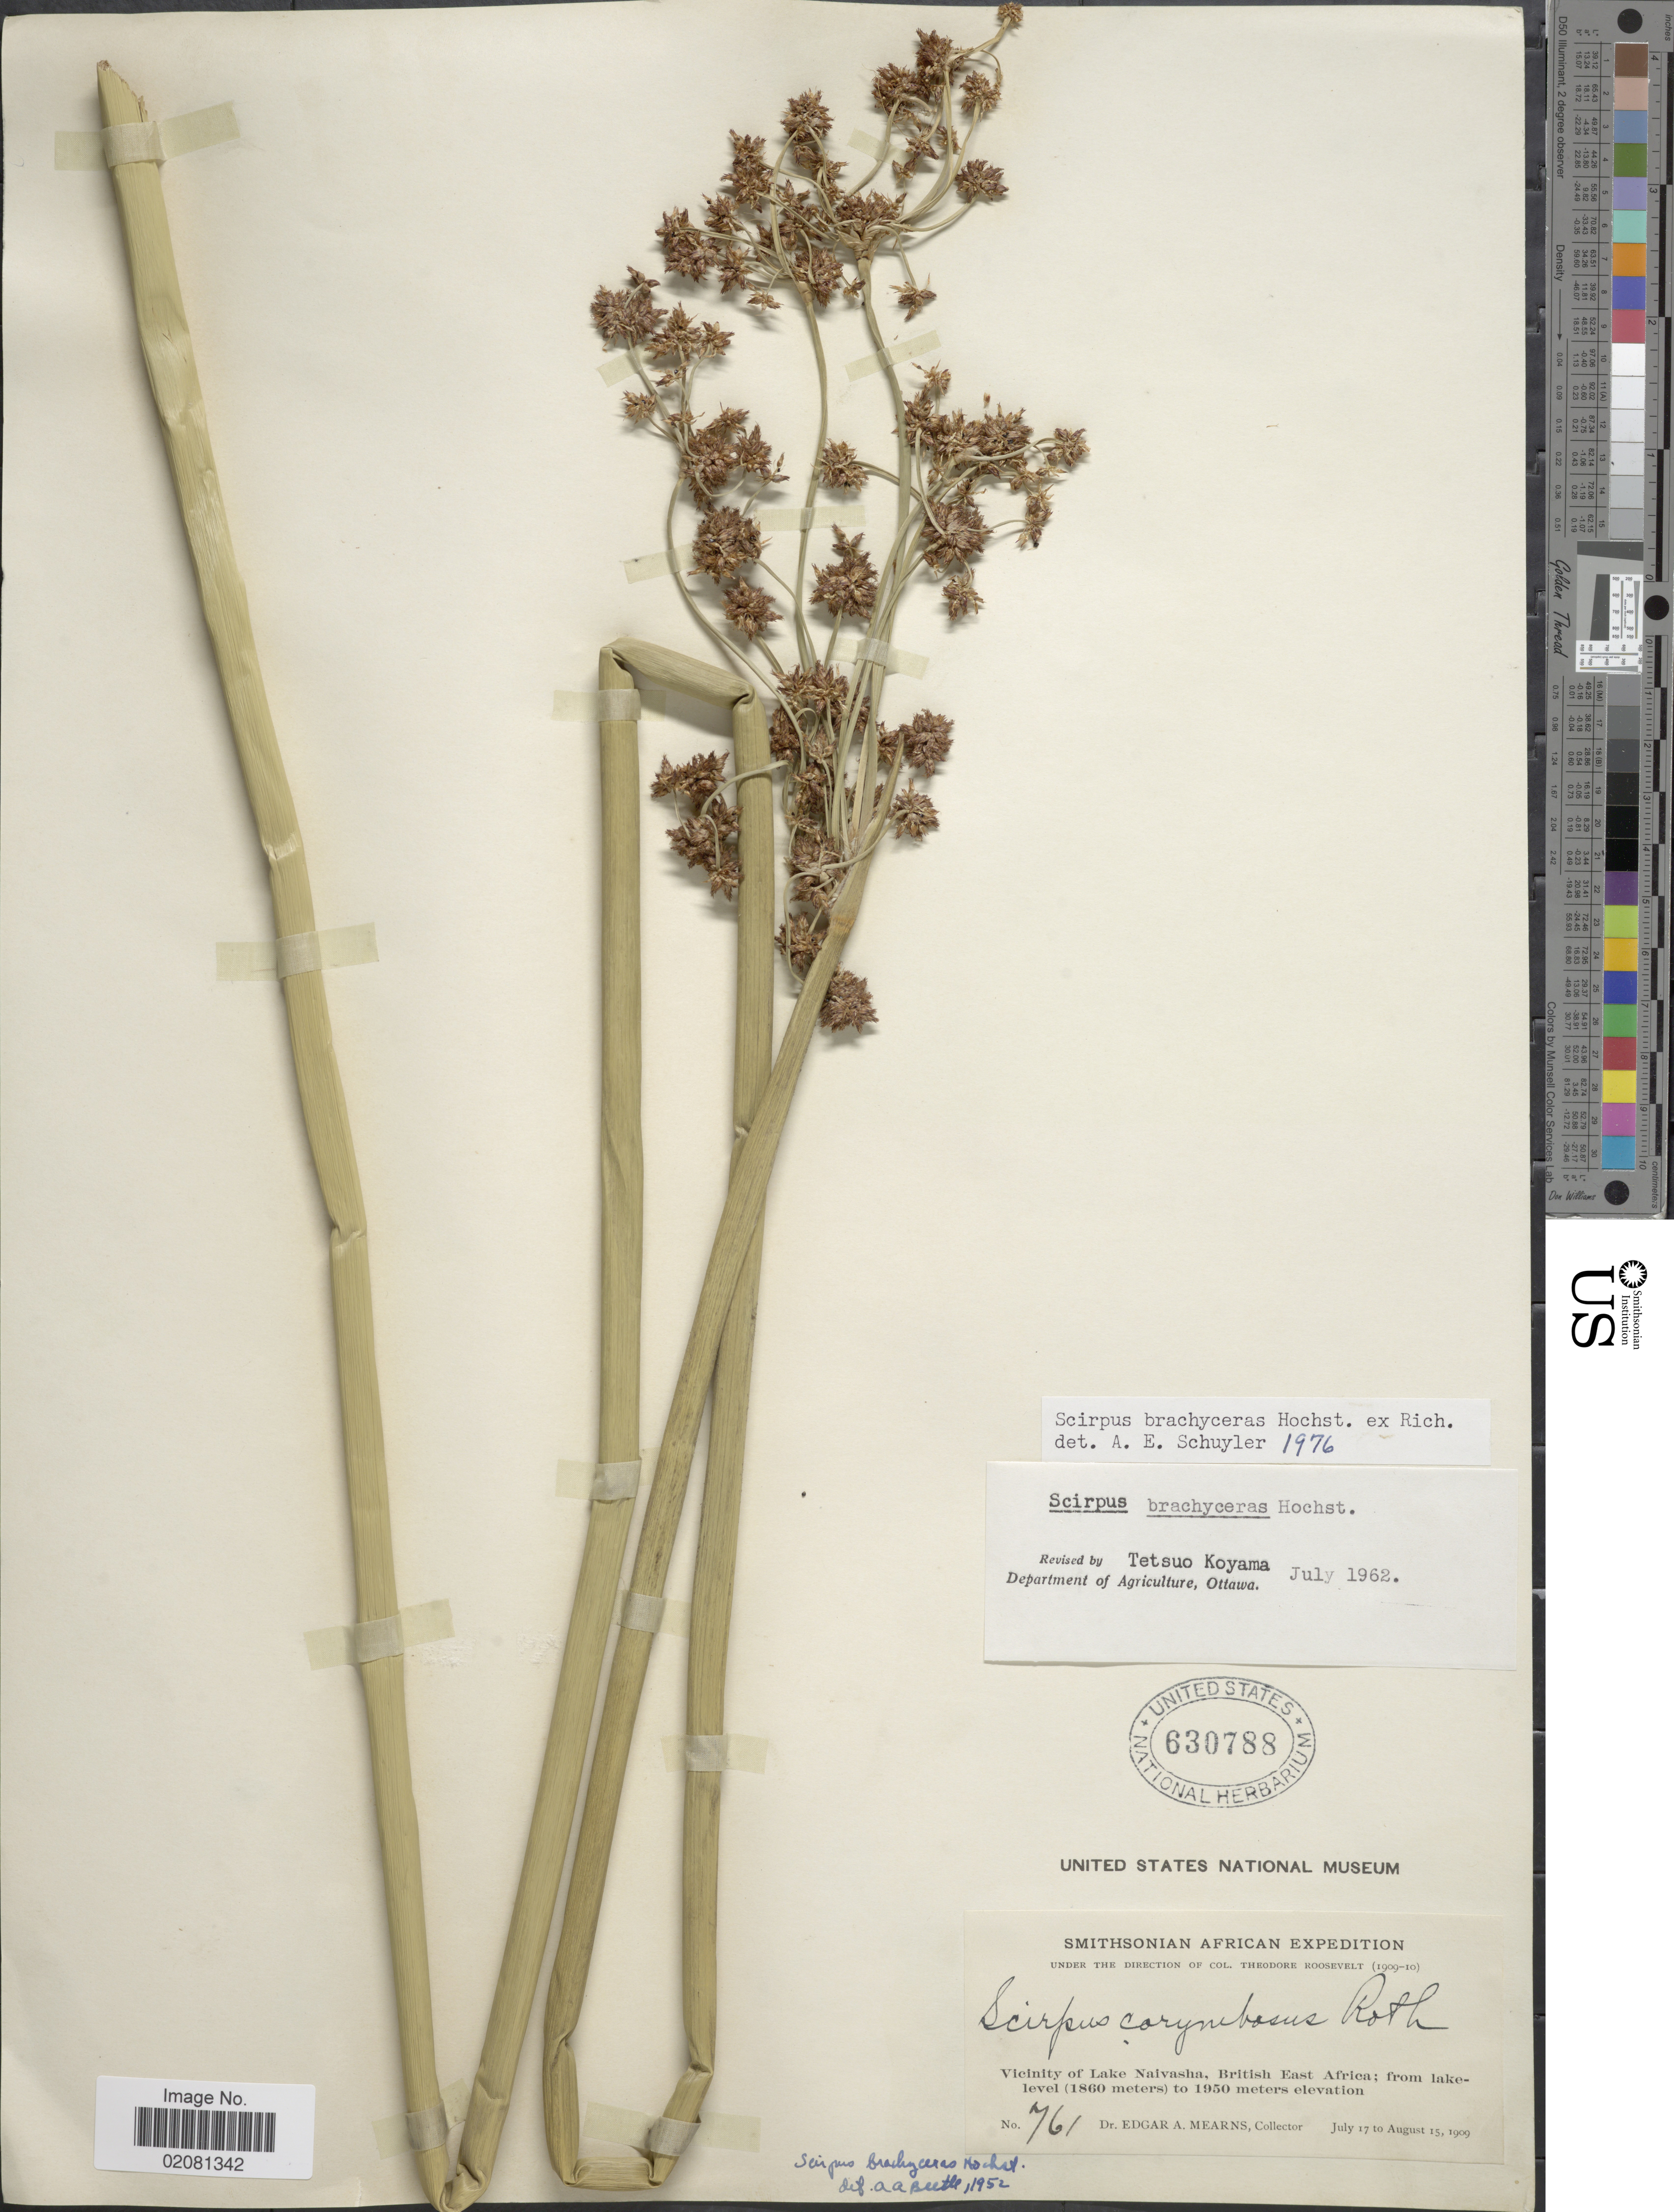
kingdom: Plantae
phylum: Tracheophyta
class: Liliopsida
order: Poales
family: Cyperaceae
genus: Schoenoplectus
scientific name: Schoenoplectus corymbosus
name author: (Roth ex Roem. & Schult.) J. Raynal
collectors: E. A. Mearns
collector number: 761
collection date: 1909-07-17/1909-08-15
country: Kenya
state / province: Nakuru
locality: Vicinity of Lake Naivasha, British East Africa.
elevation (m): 1860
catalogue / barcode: US 630788